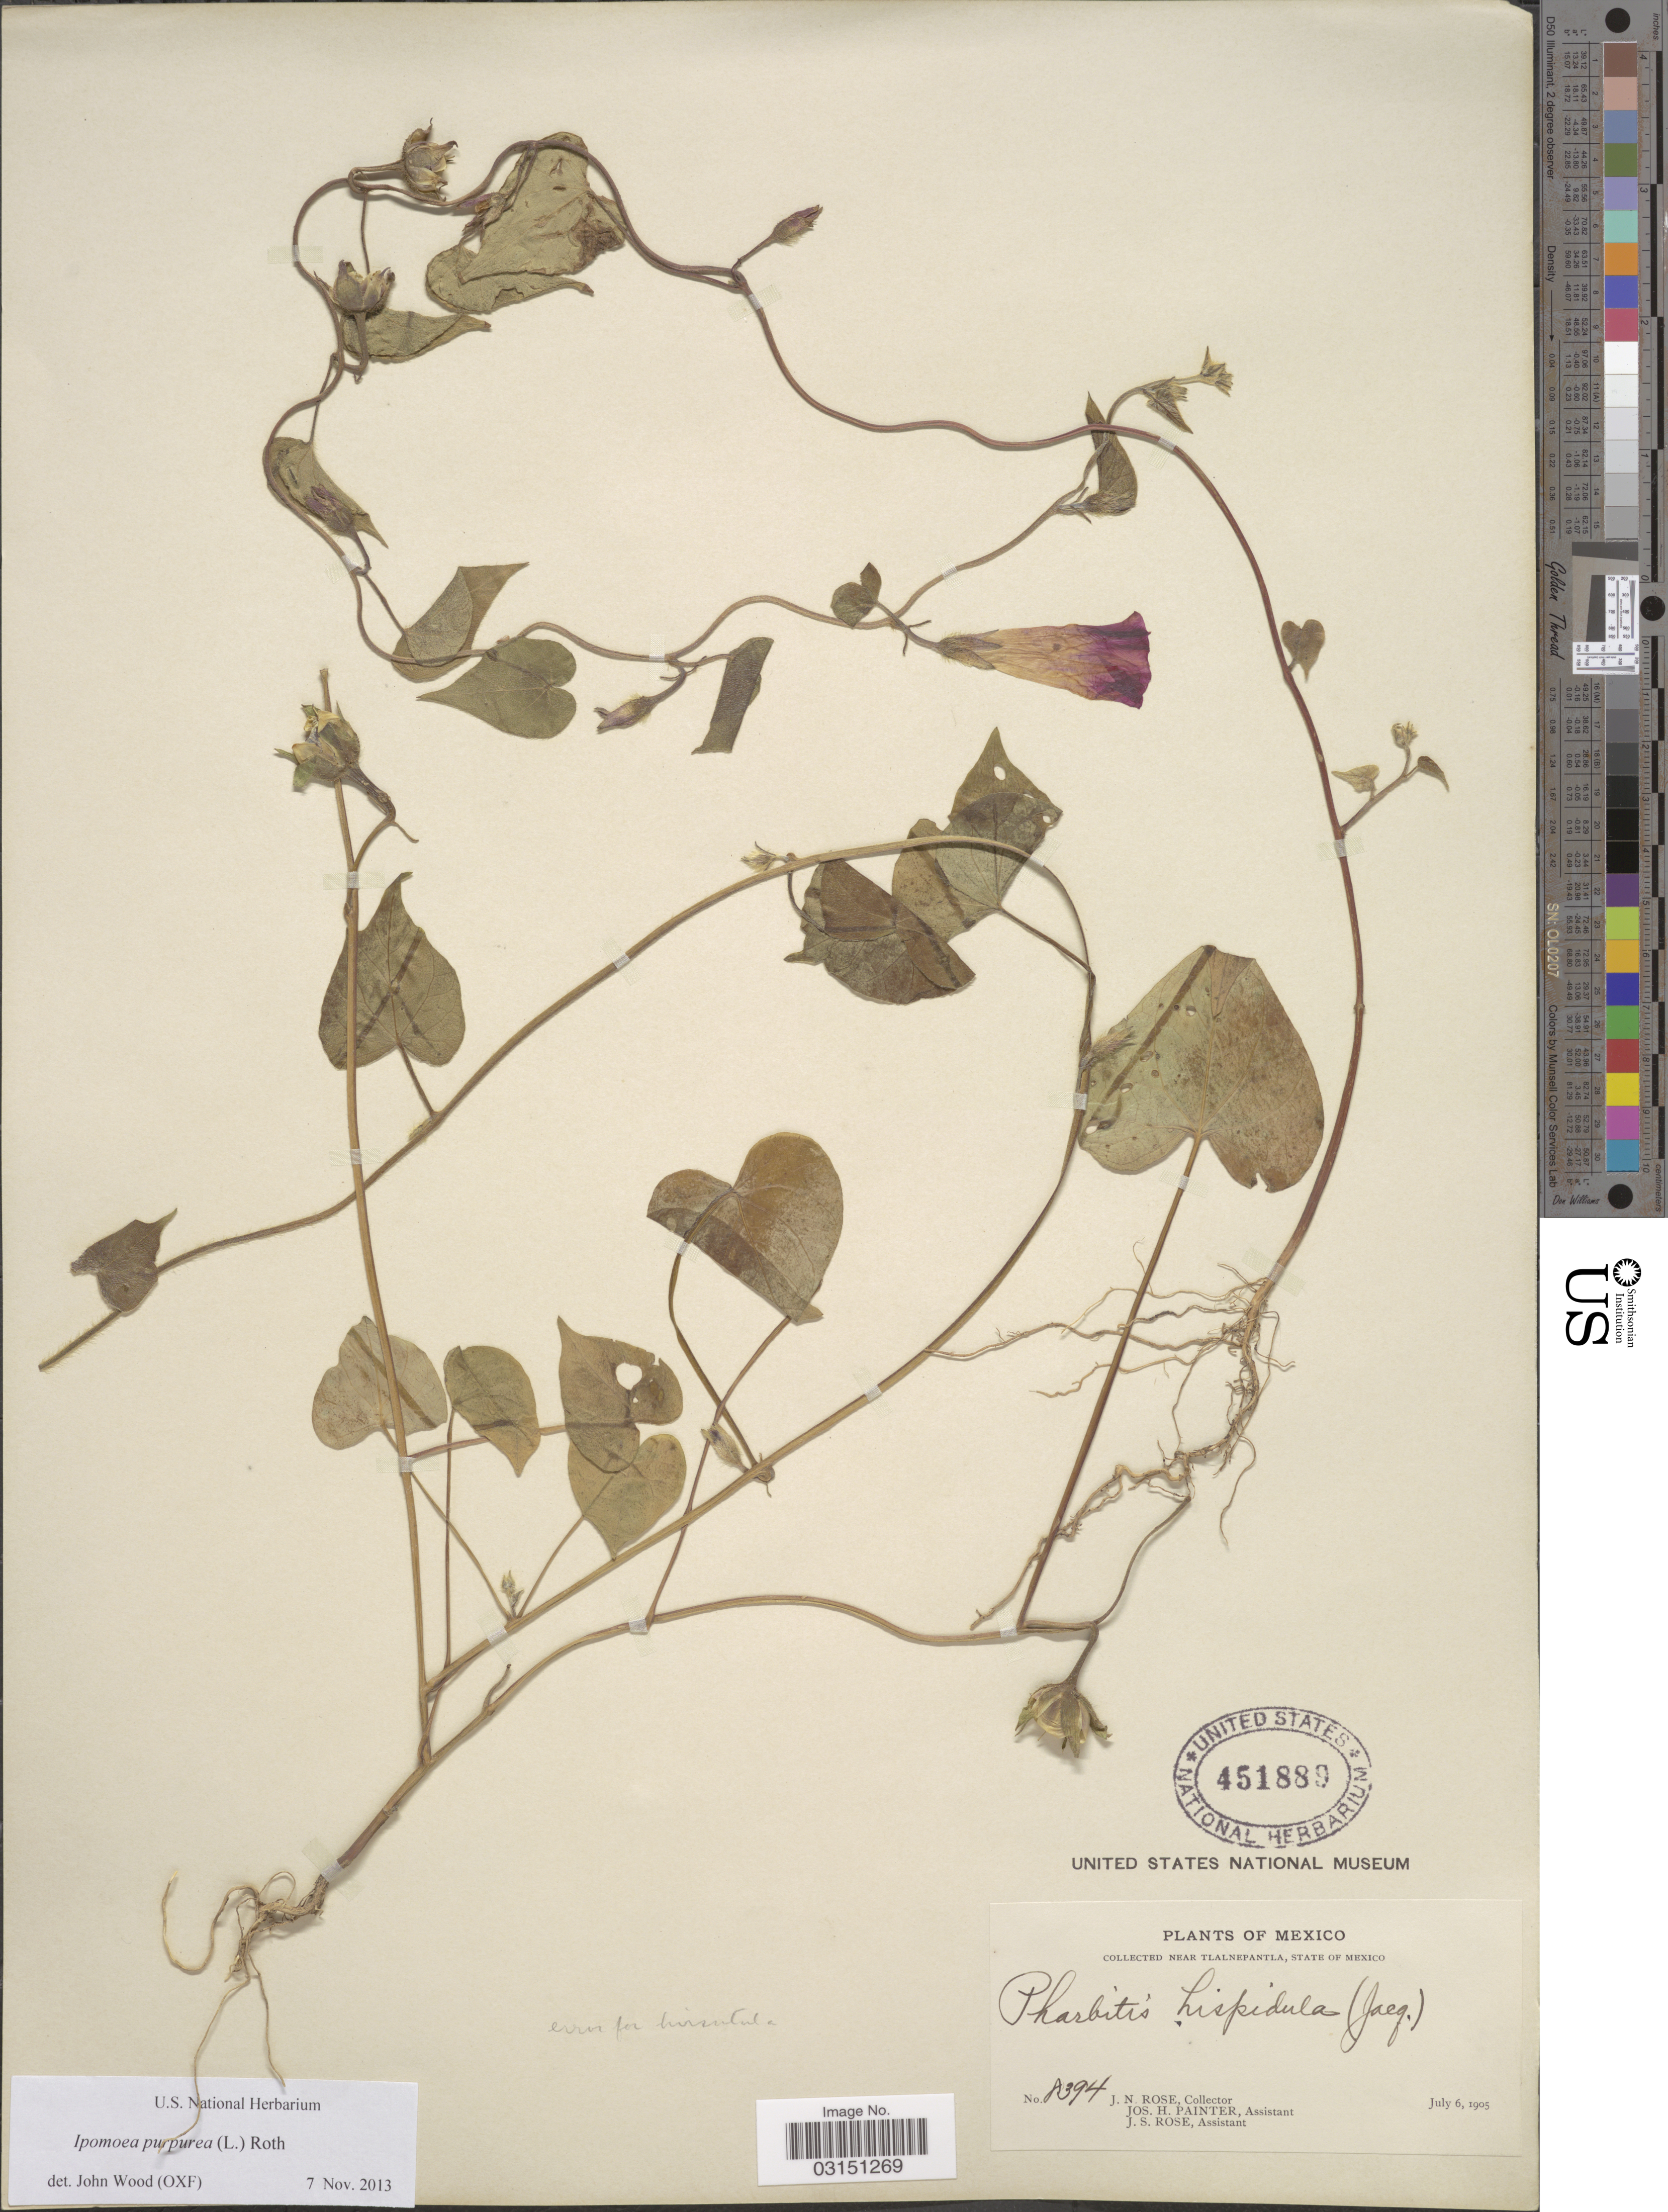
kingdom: Plantae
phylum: Tracheophyta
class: Magnoliopsida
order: Solanales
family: Convolvulaceae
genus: Ipomoea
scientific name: Ipomoea purpurea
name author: (L.) Roth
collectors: J. N. Rose, J. H. Painter & J. S. Rose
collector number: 8394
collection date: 1905-07-06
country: Mexico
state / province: México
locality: Near Tlalnepantla.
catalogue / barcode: US 451889